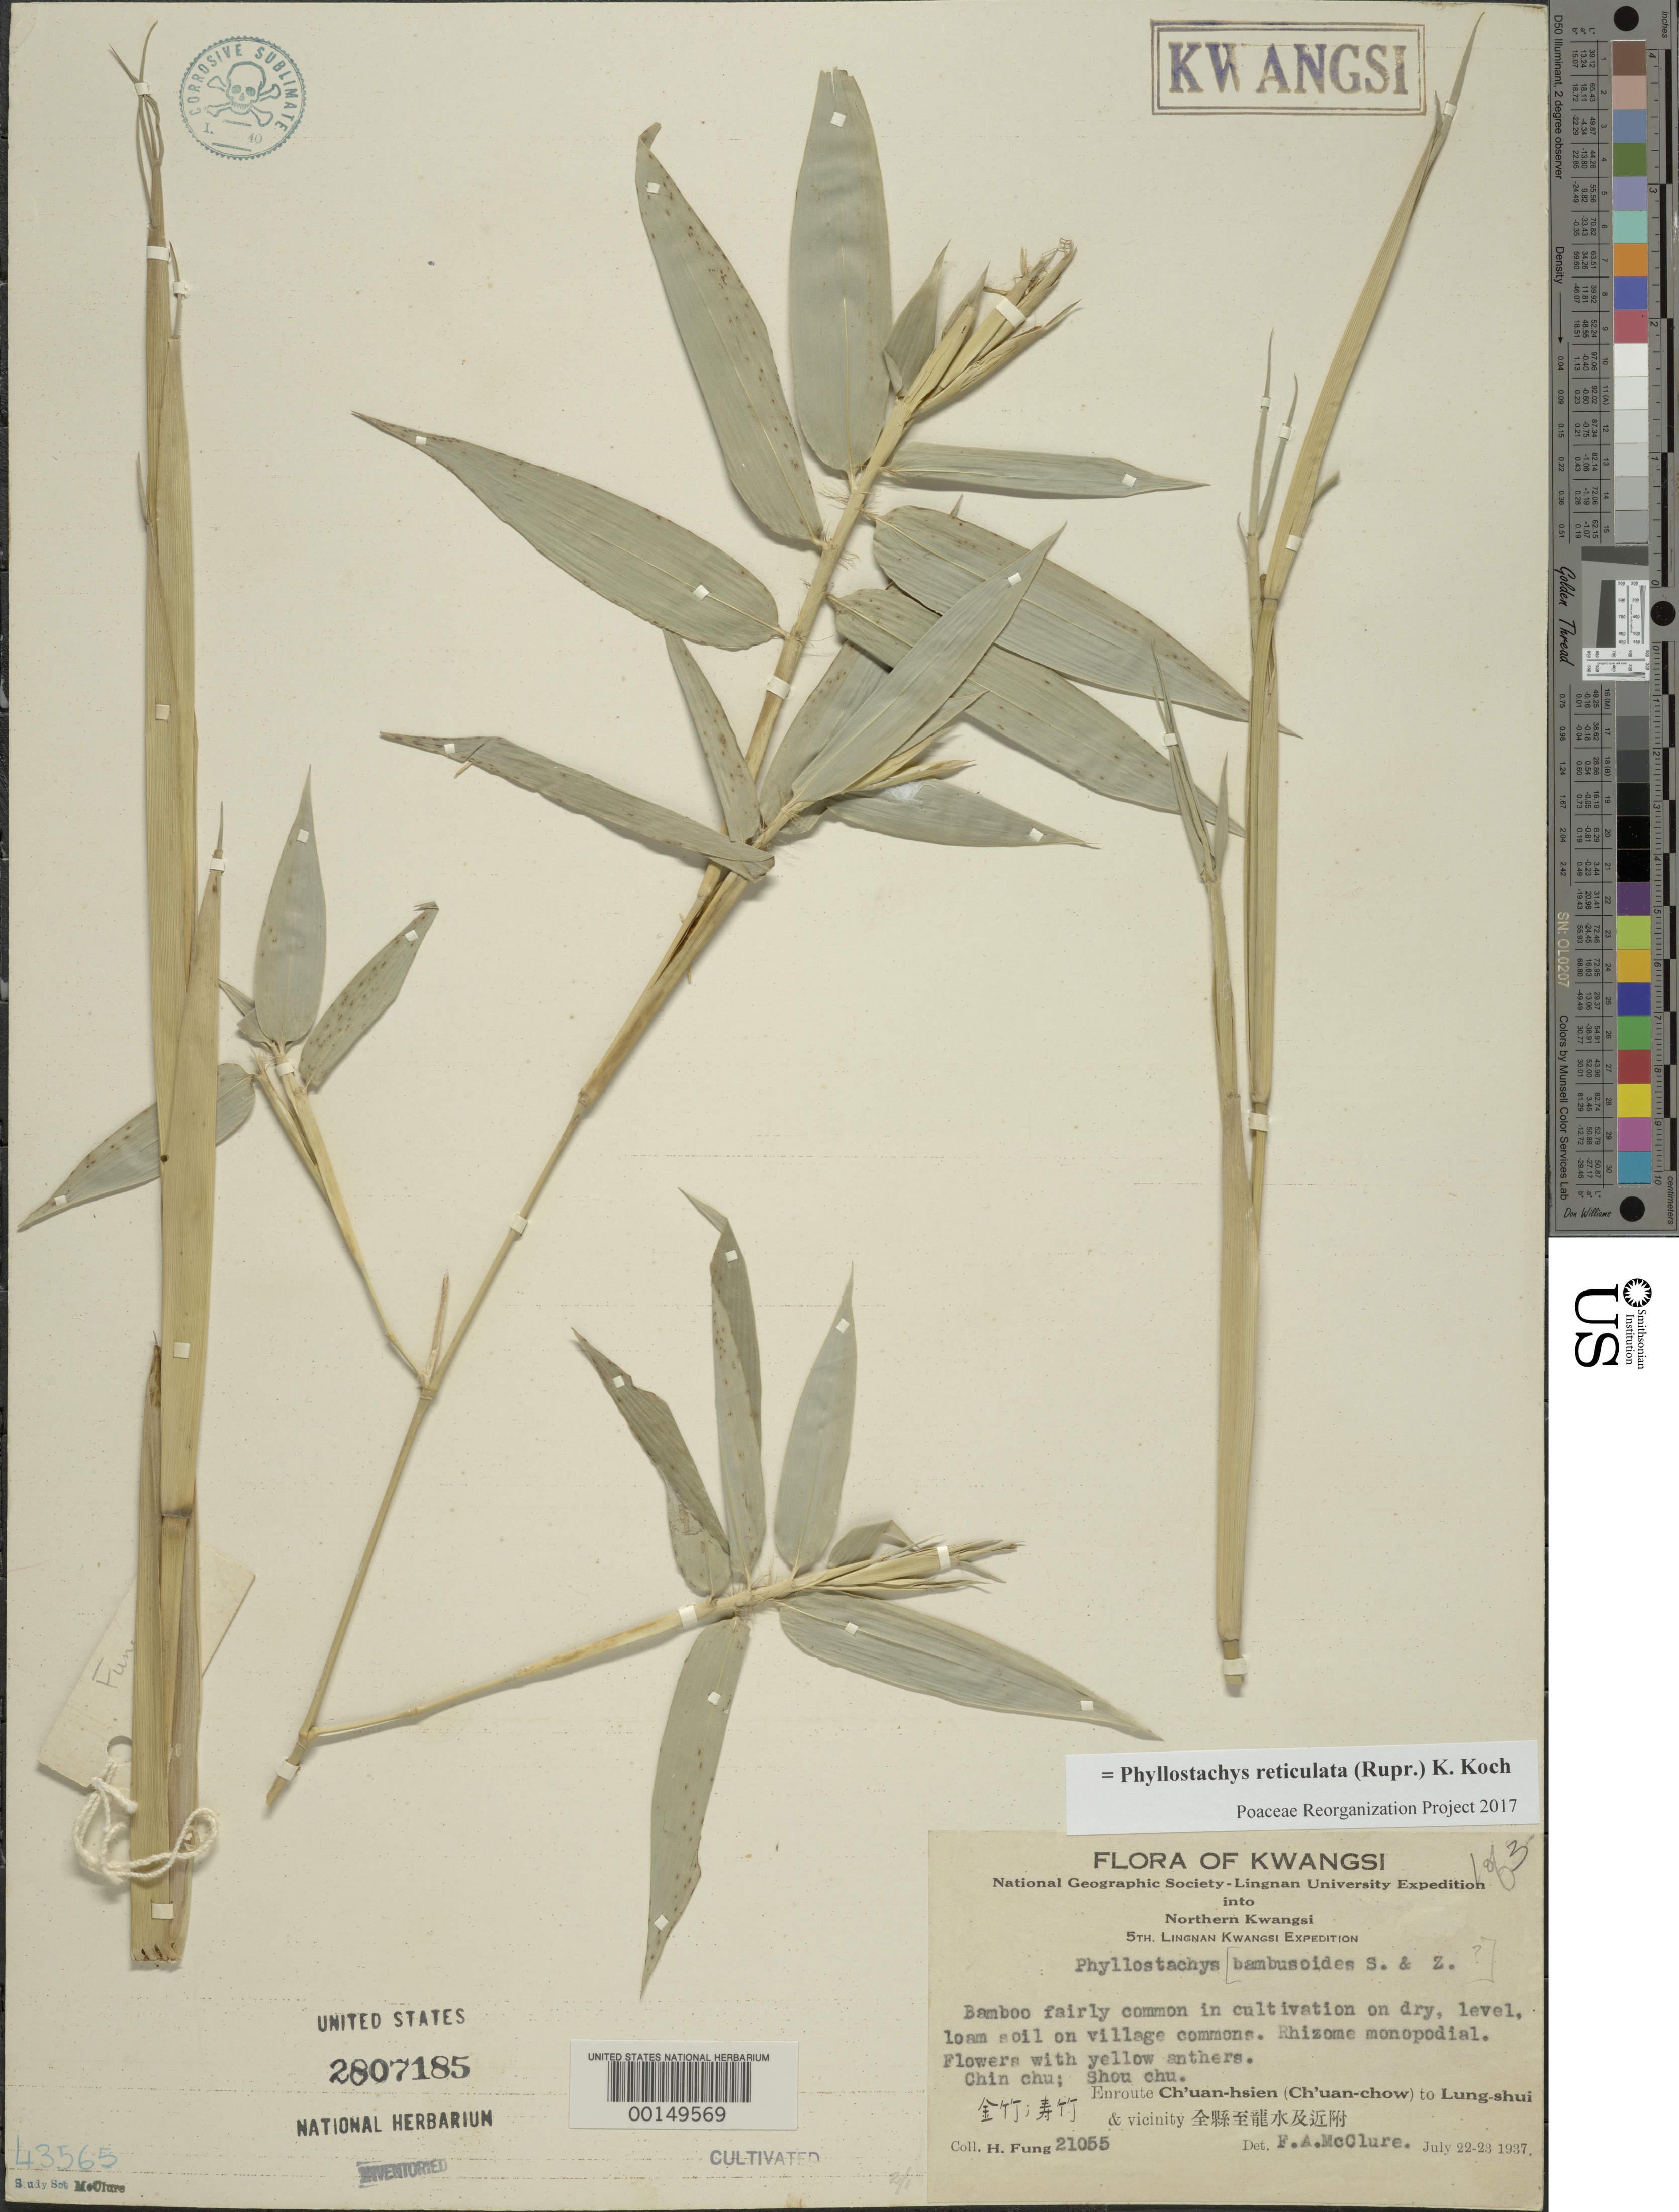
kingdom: Plantae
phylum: Tracheophyta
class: Liliopsida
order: Poales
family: Poaceae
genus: Phyllostachys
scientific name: Phyllostachys reticulata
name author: (Rupr.) K. Koch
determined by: Poaceae Reorganization Project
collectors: H. L. Fung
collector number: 21055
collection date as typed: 22 Jul 1937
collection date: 1937-07-22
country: China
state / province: Guangxi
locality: Ch'uan-hsien/lung-shui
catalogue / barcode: US 2807185